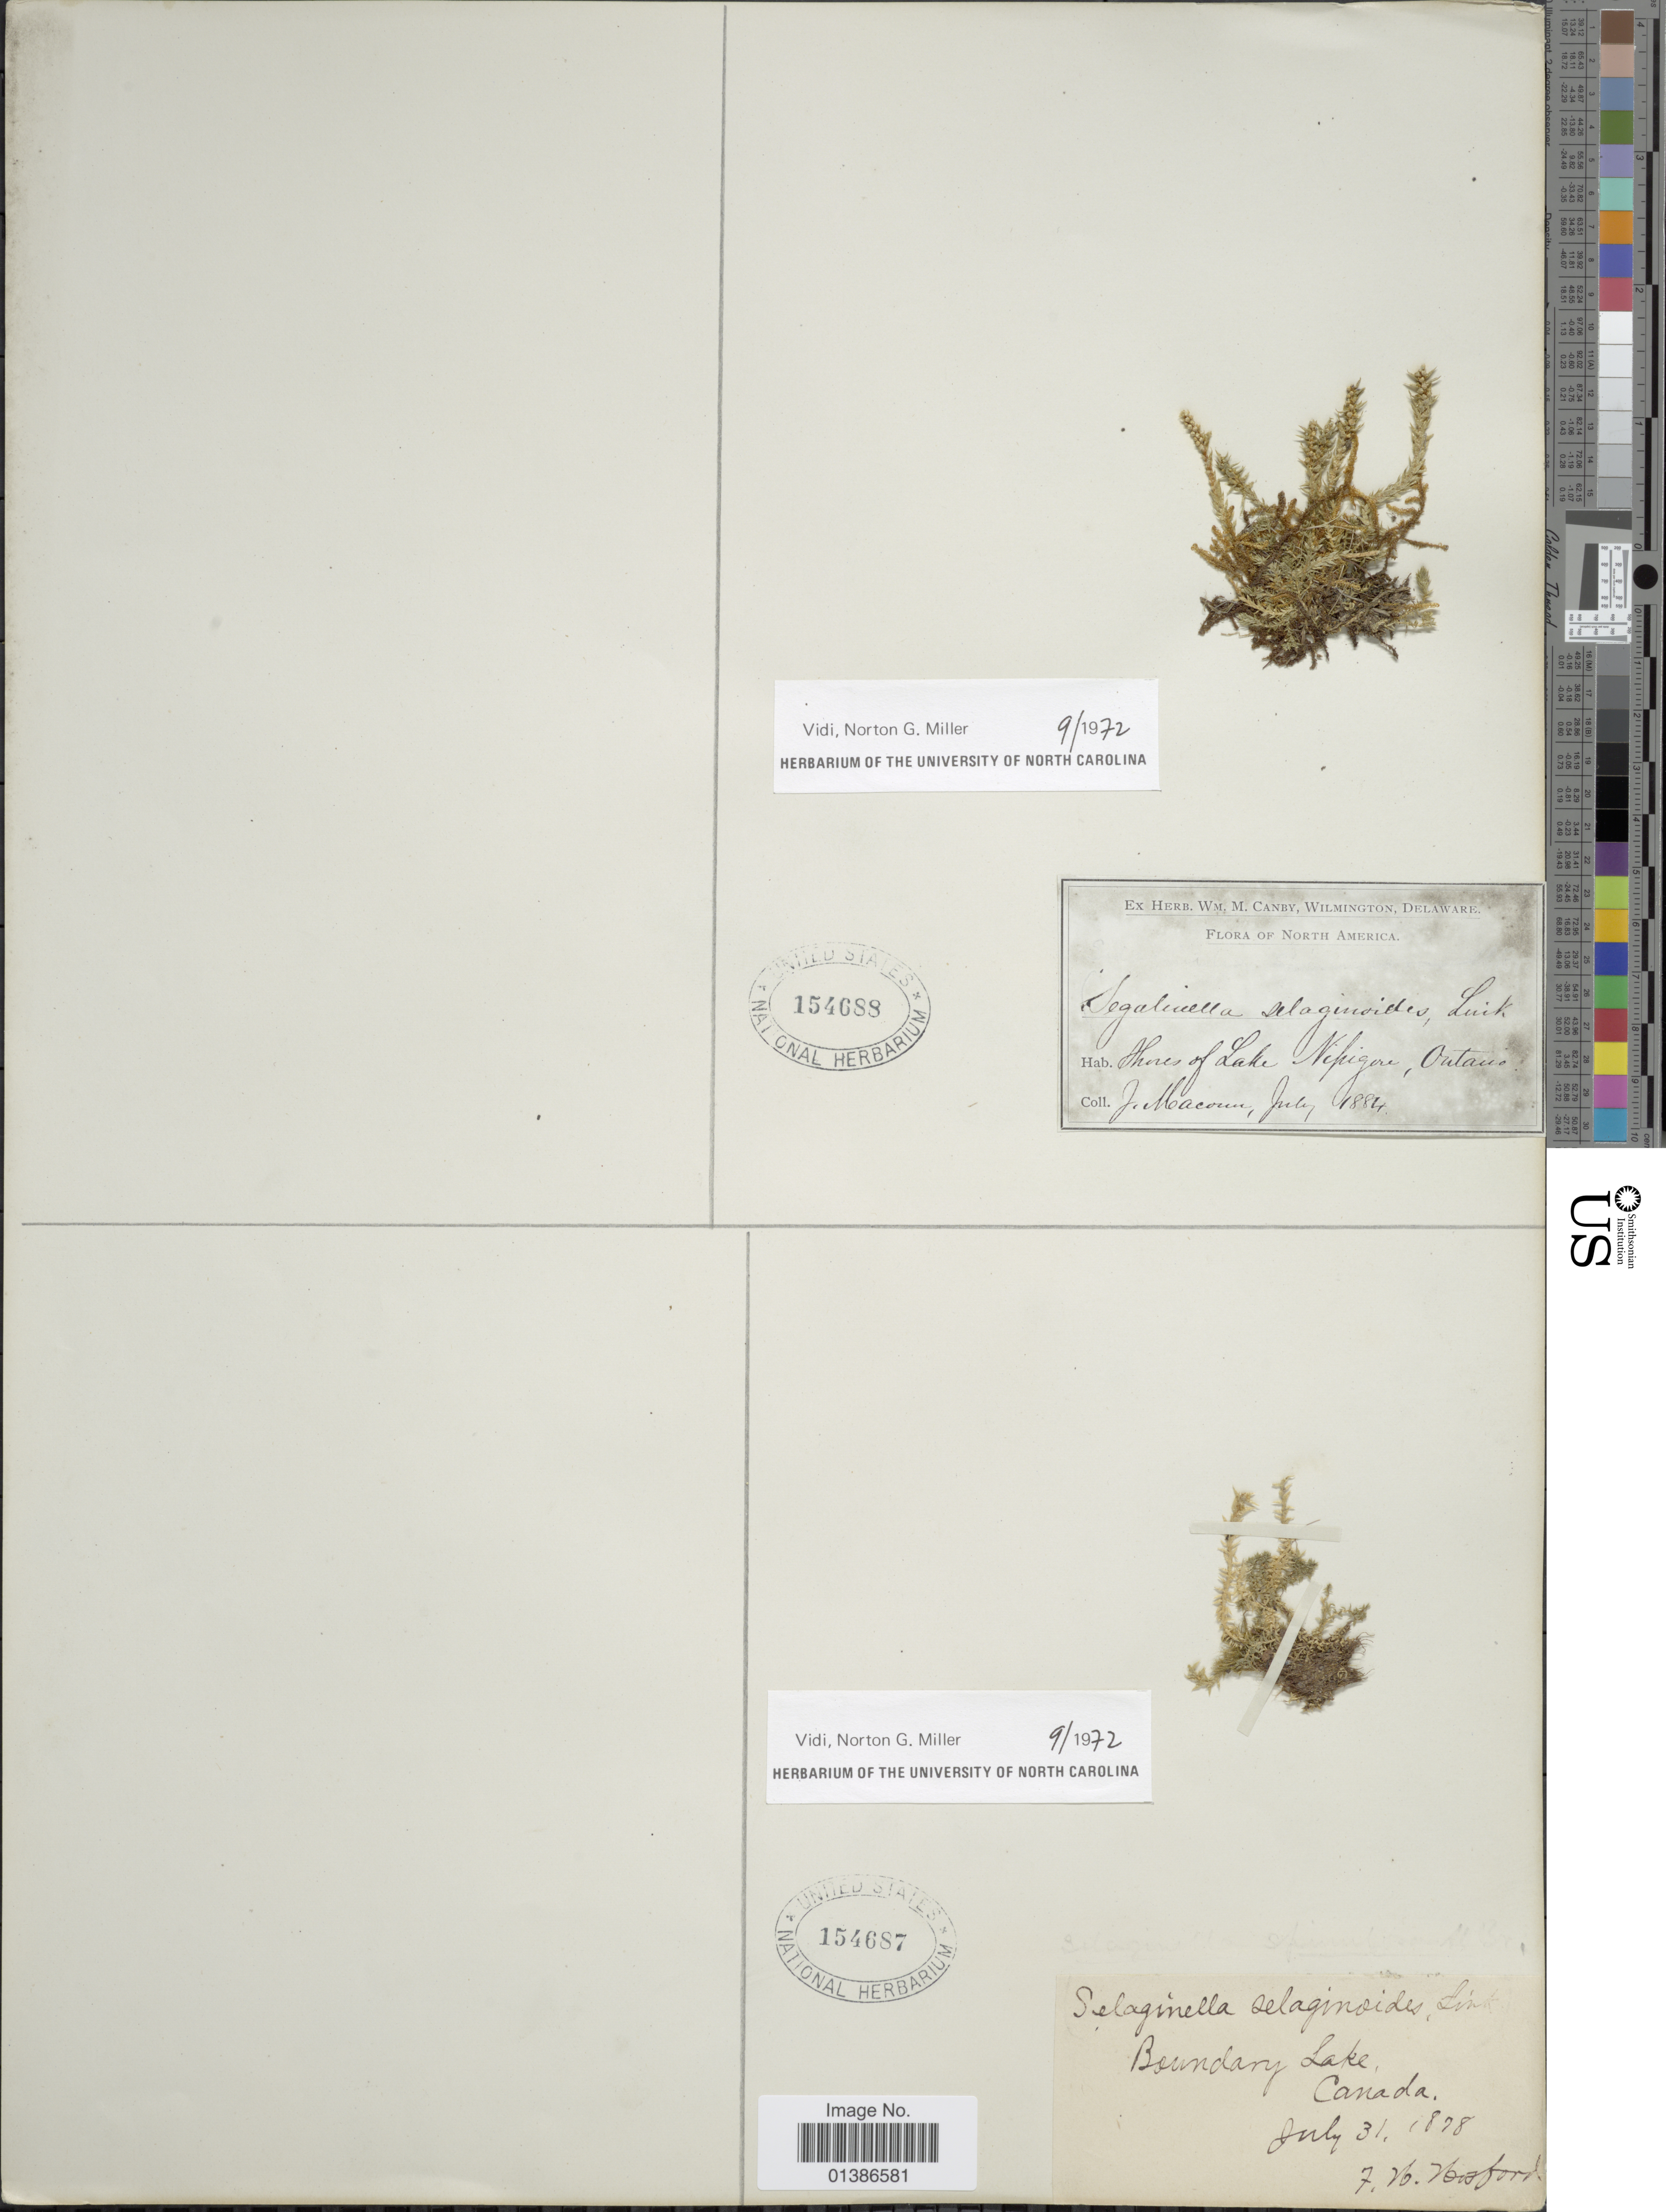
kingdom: Plantae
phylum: Tracheophyta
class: Lycopodiopsida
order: Selaginellales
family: Selaginellaceae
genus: Selaginella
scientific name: Selaginella selaginoides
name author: (L.) Link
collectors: J. Macoun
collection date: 1878-07-31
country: Canada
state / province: Alberta/ British Columbia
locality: Boundary Lake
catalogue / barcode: US 154687